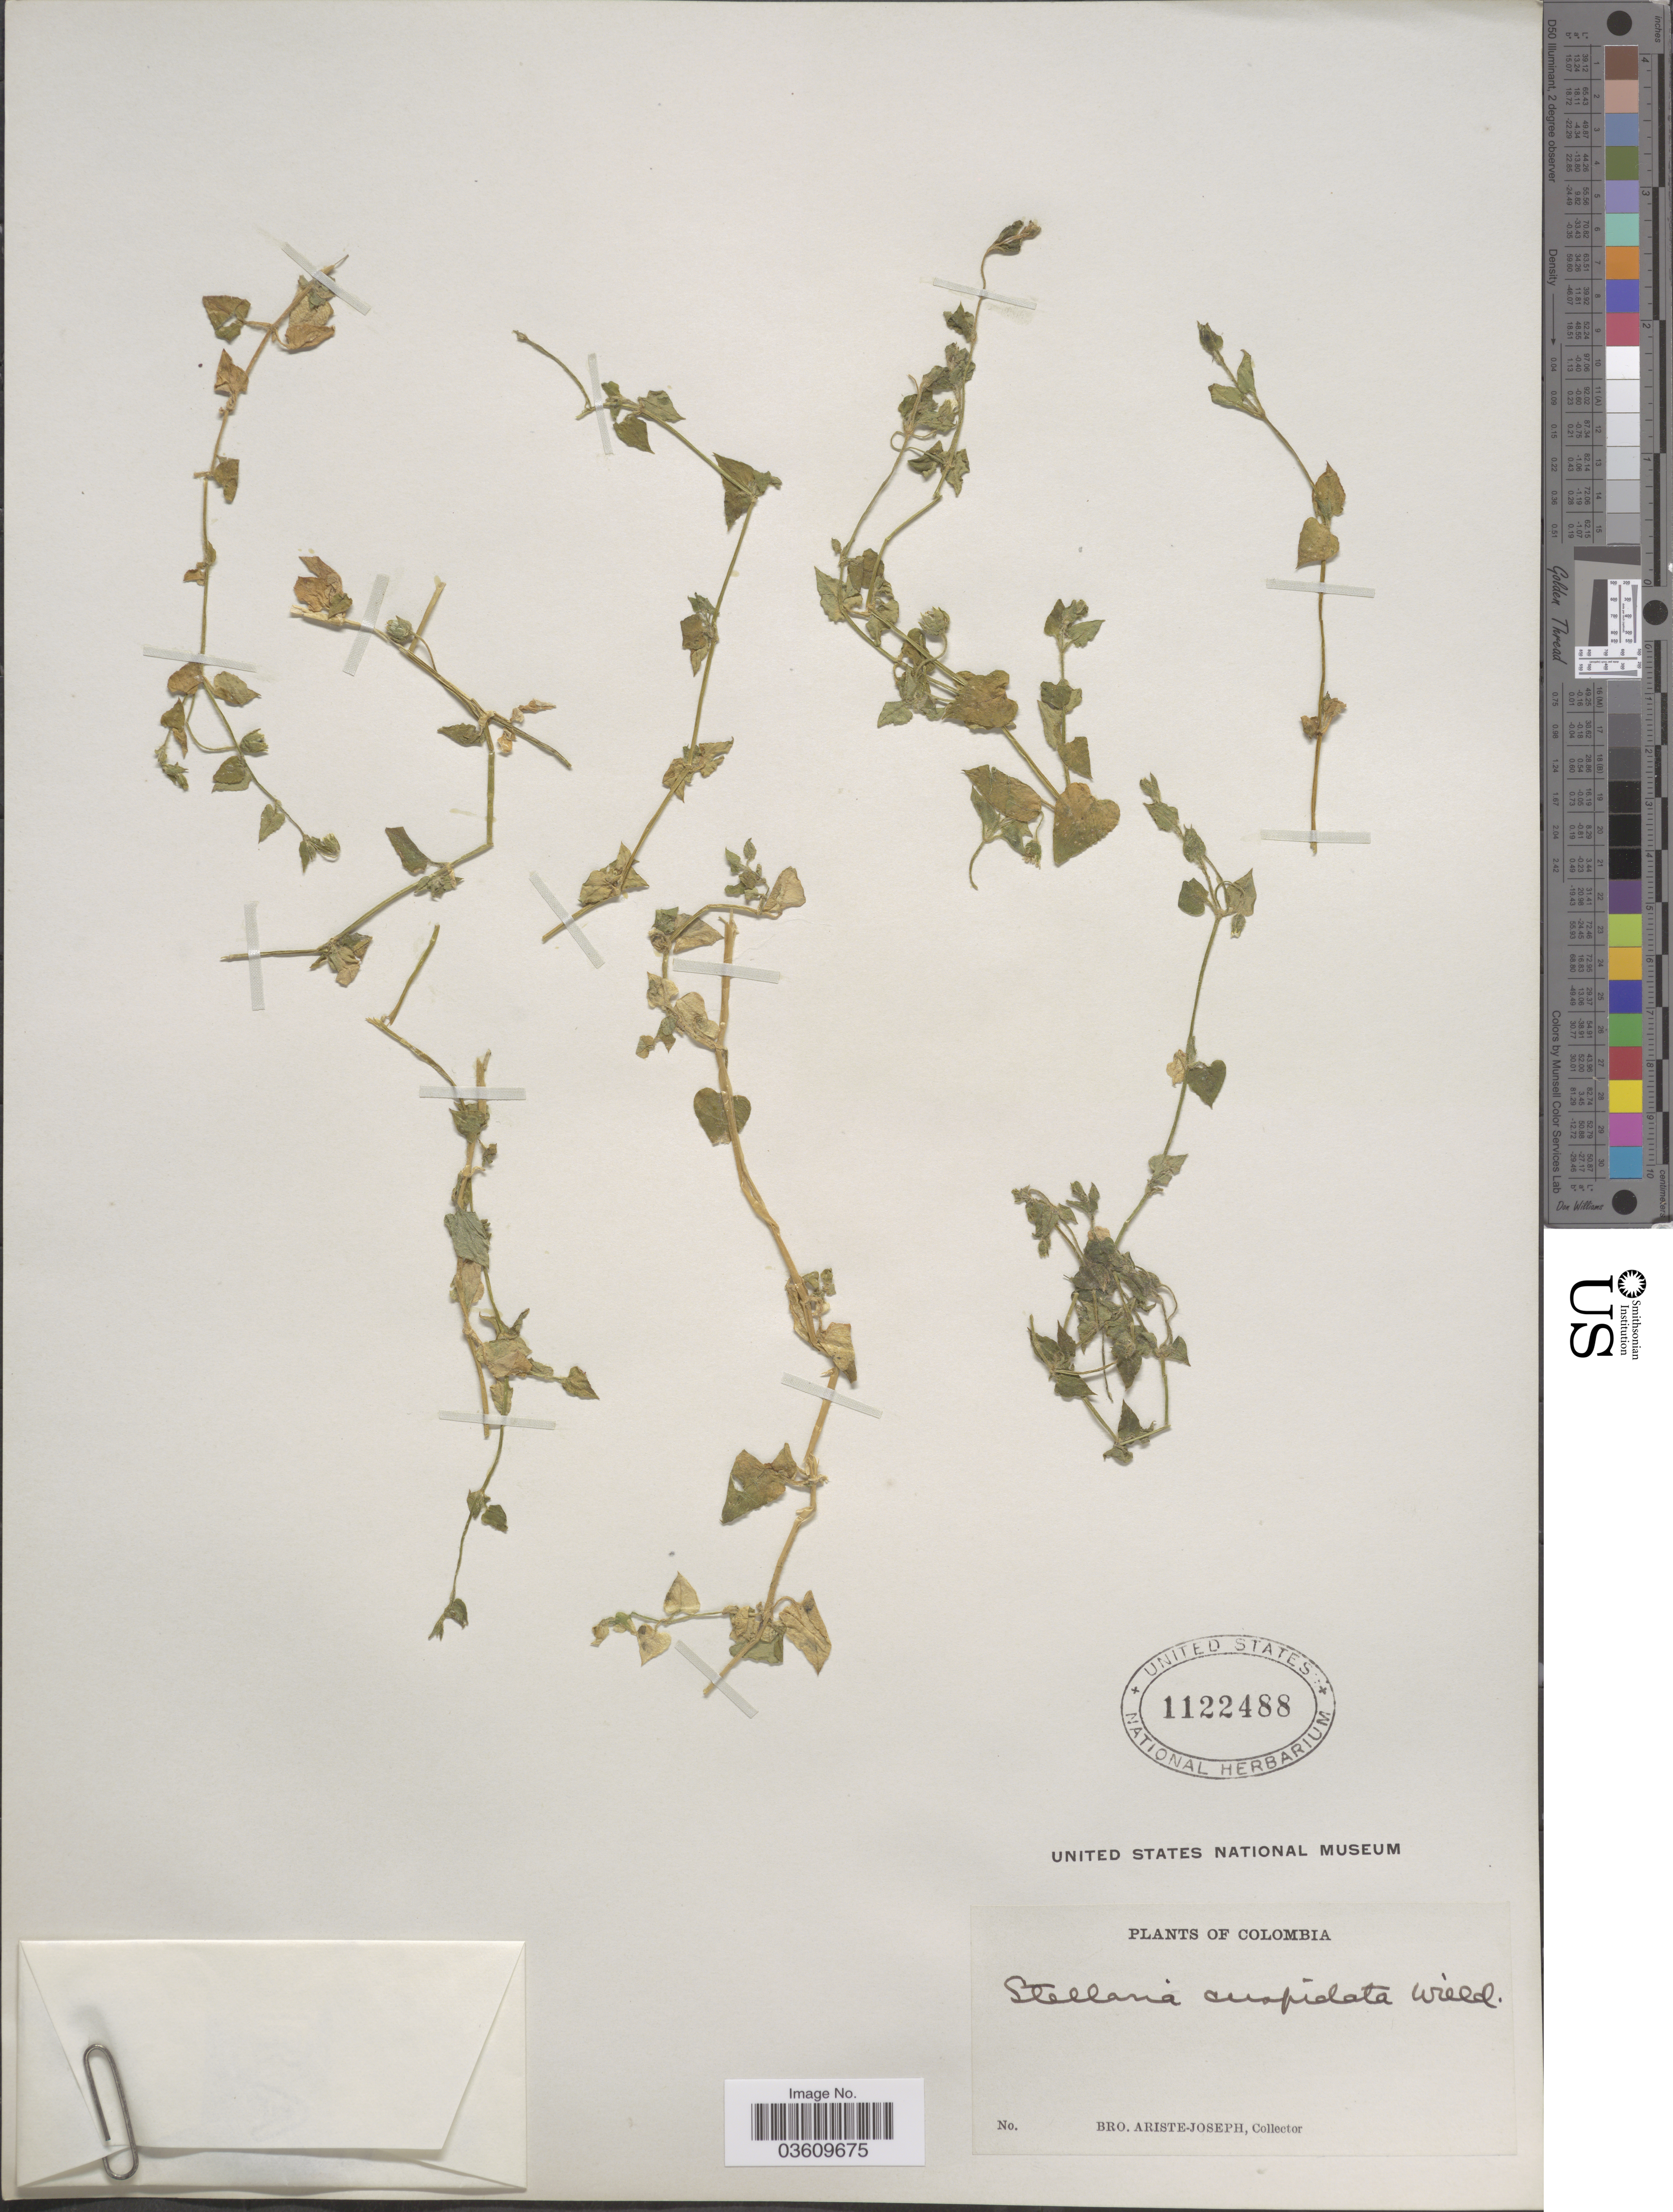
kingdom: Plantae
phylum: Tracheophyta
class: Magnoliopsida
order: Caryophyllales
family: Caryophyllaceae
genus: Stellaria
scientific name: Stellaria cuspidata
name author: Willd. ex Schltdl.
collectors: Bro. Ariste-Joseph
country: Colombia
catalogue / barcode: US 1122488